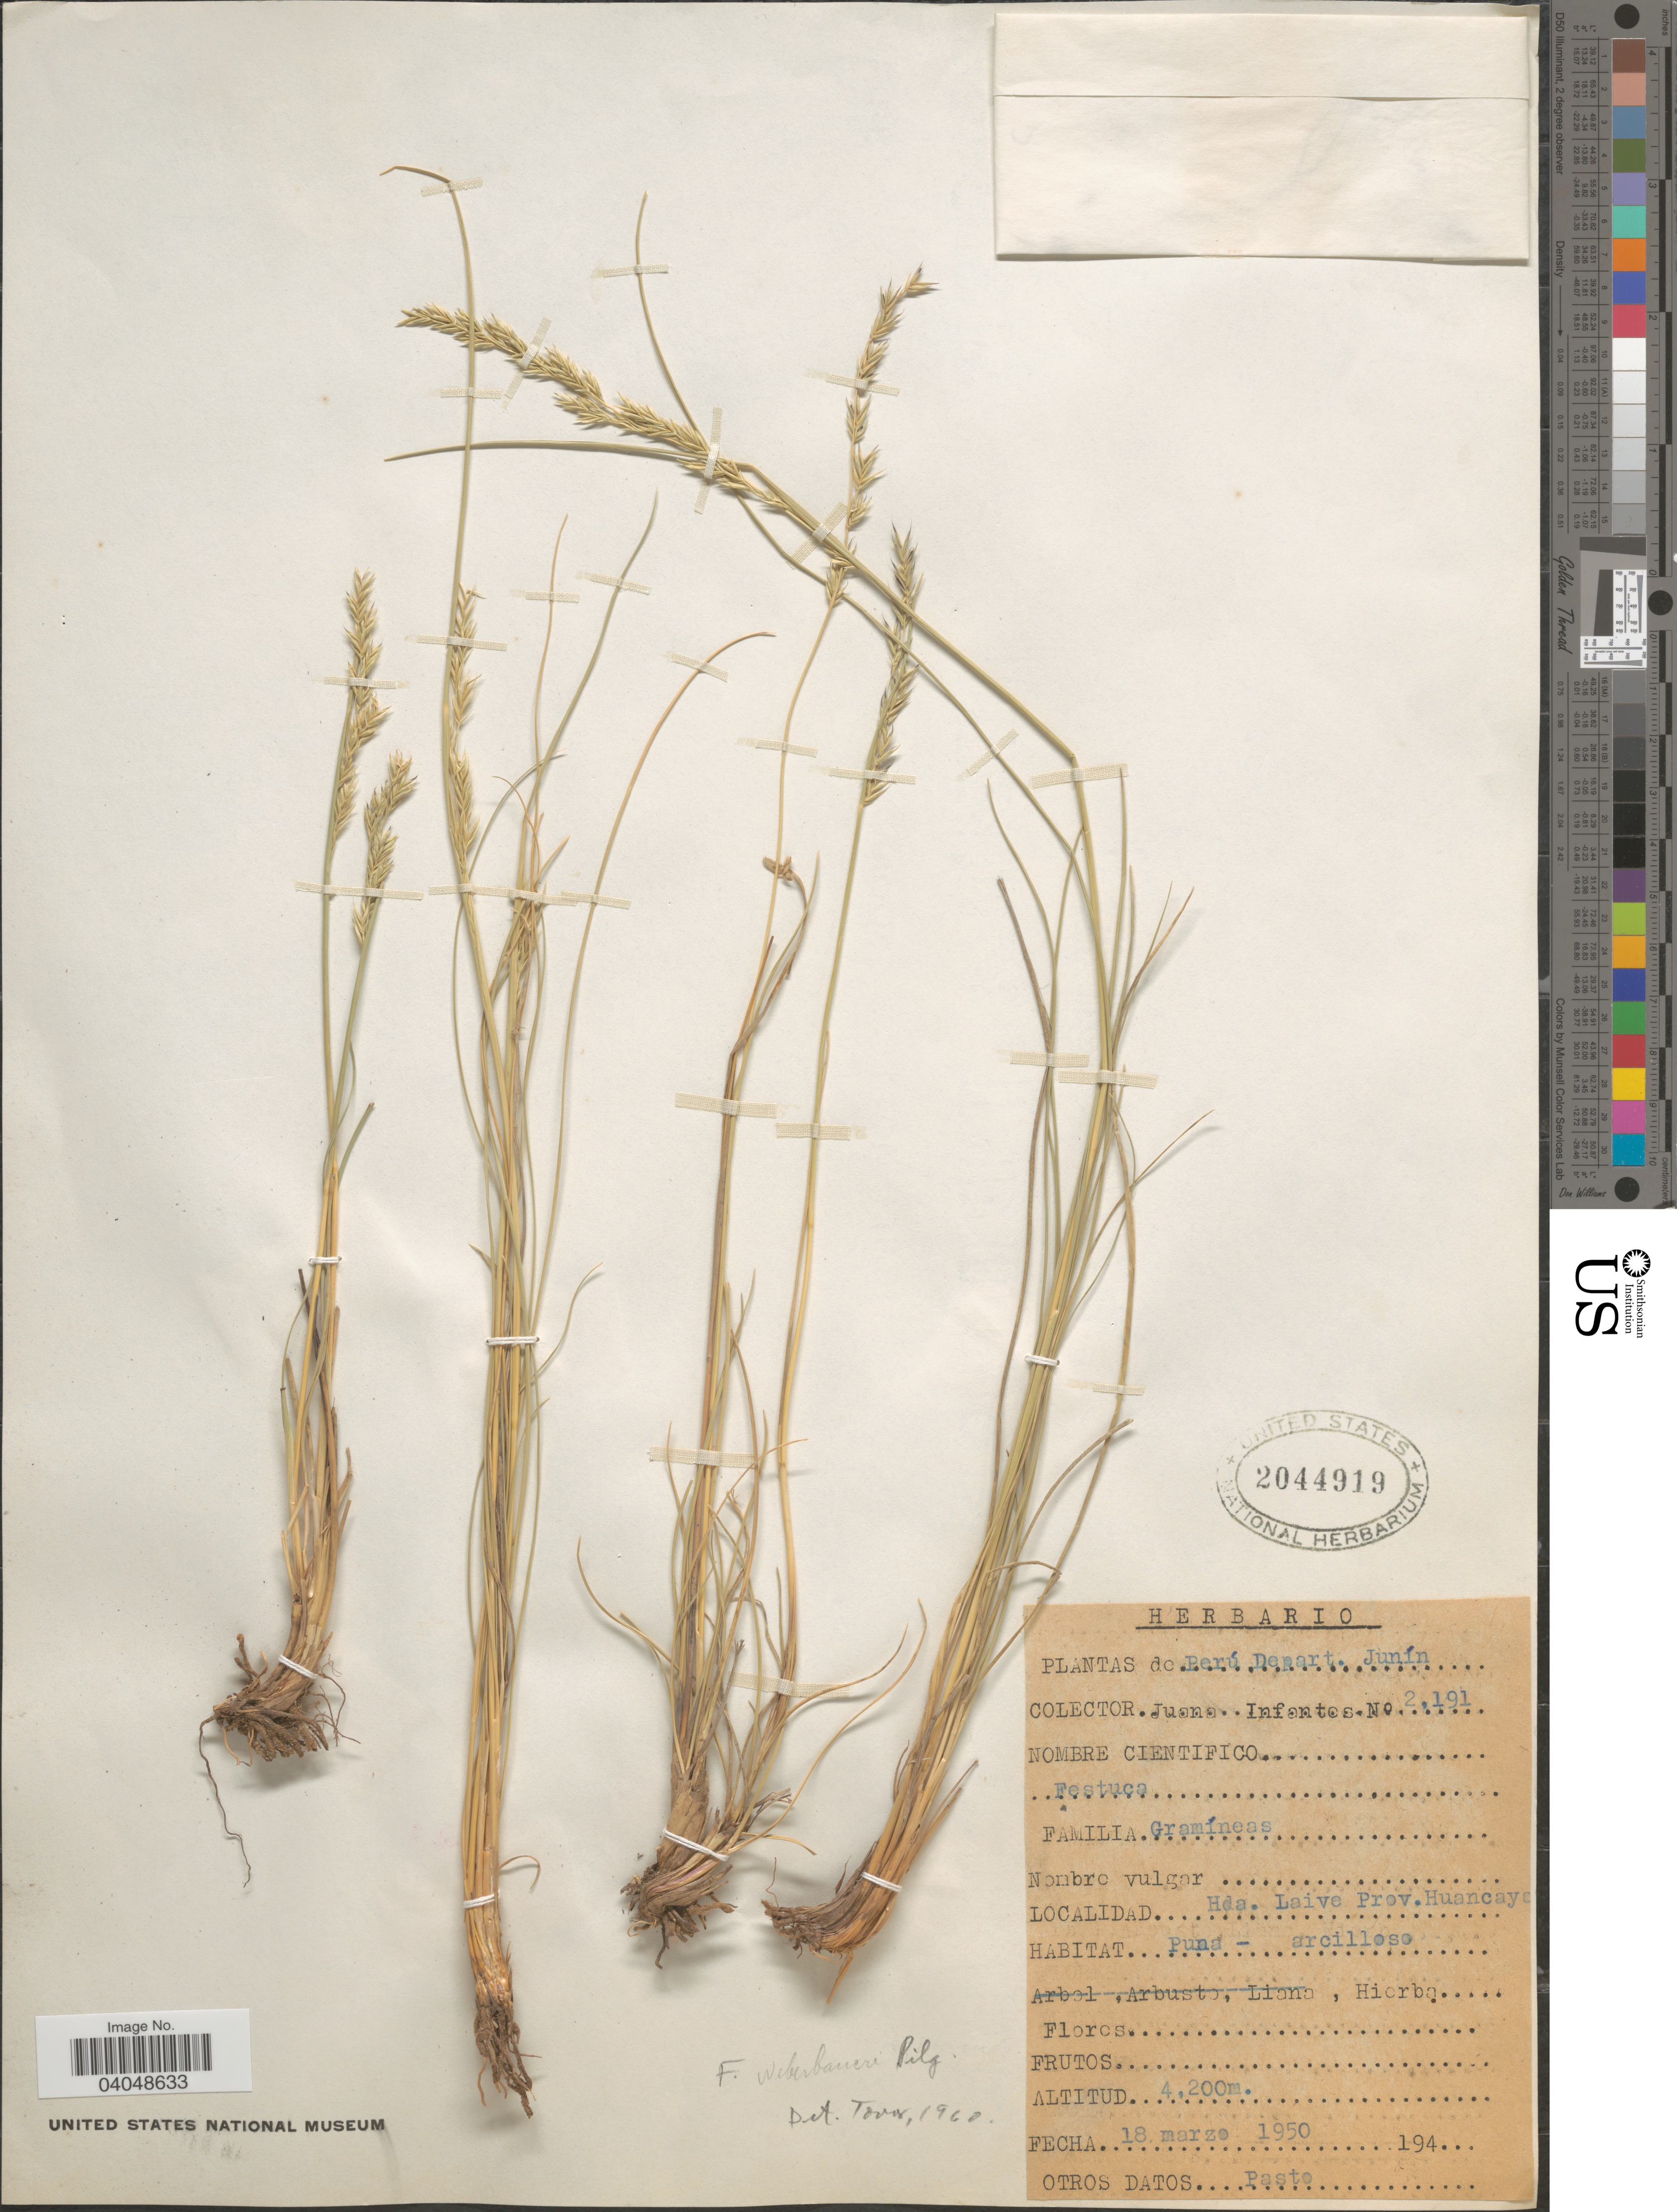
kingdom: Plantae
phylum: Tracheophyta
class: Liliopsida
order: Poales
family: Poaceae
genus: Festuca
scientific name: Festuca weberbaueri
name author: Pilg.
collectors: J. Infantes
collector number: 2191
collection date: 1950-03-18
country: Peru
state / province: Junín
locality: Depart. Junín. Hda. Laive Prov. Huancayo.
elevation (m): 4200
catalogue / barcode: US 2044919